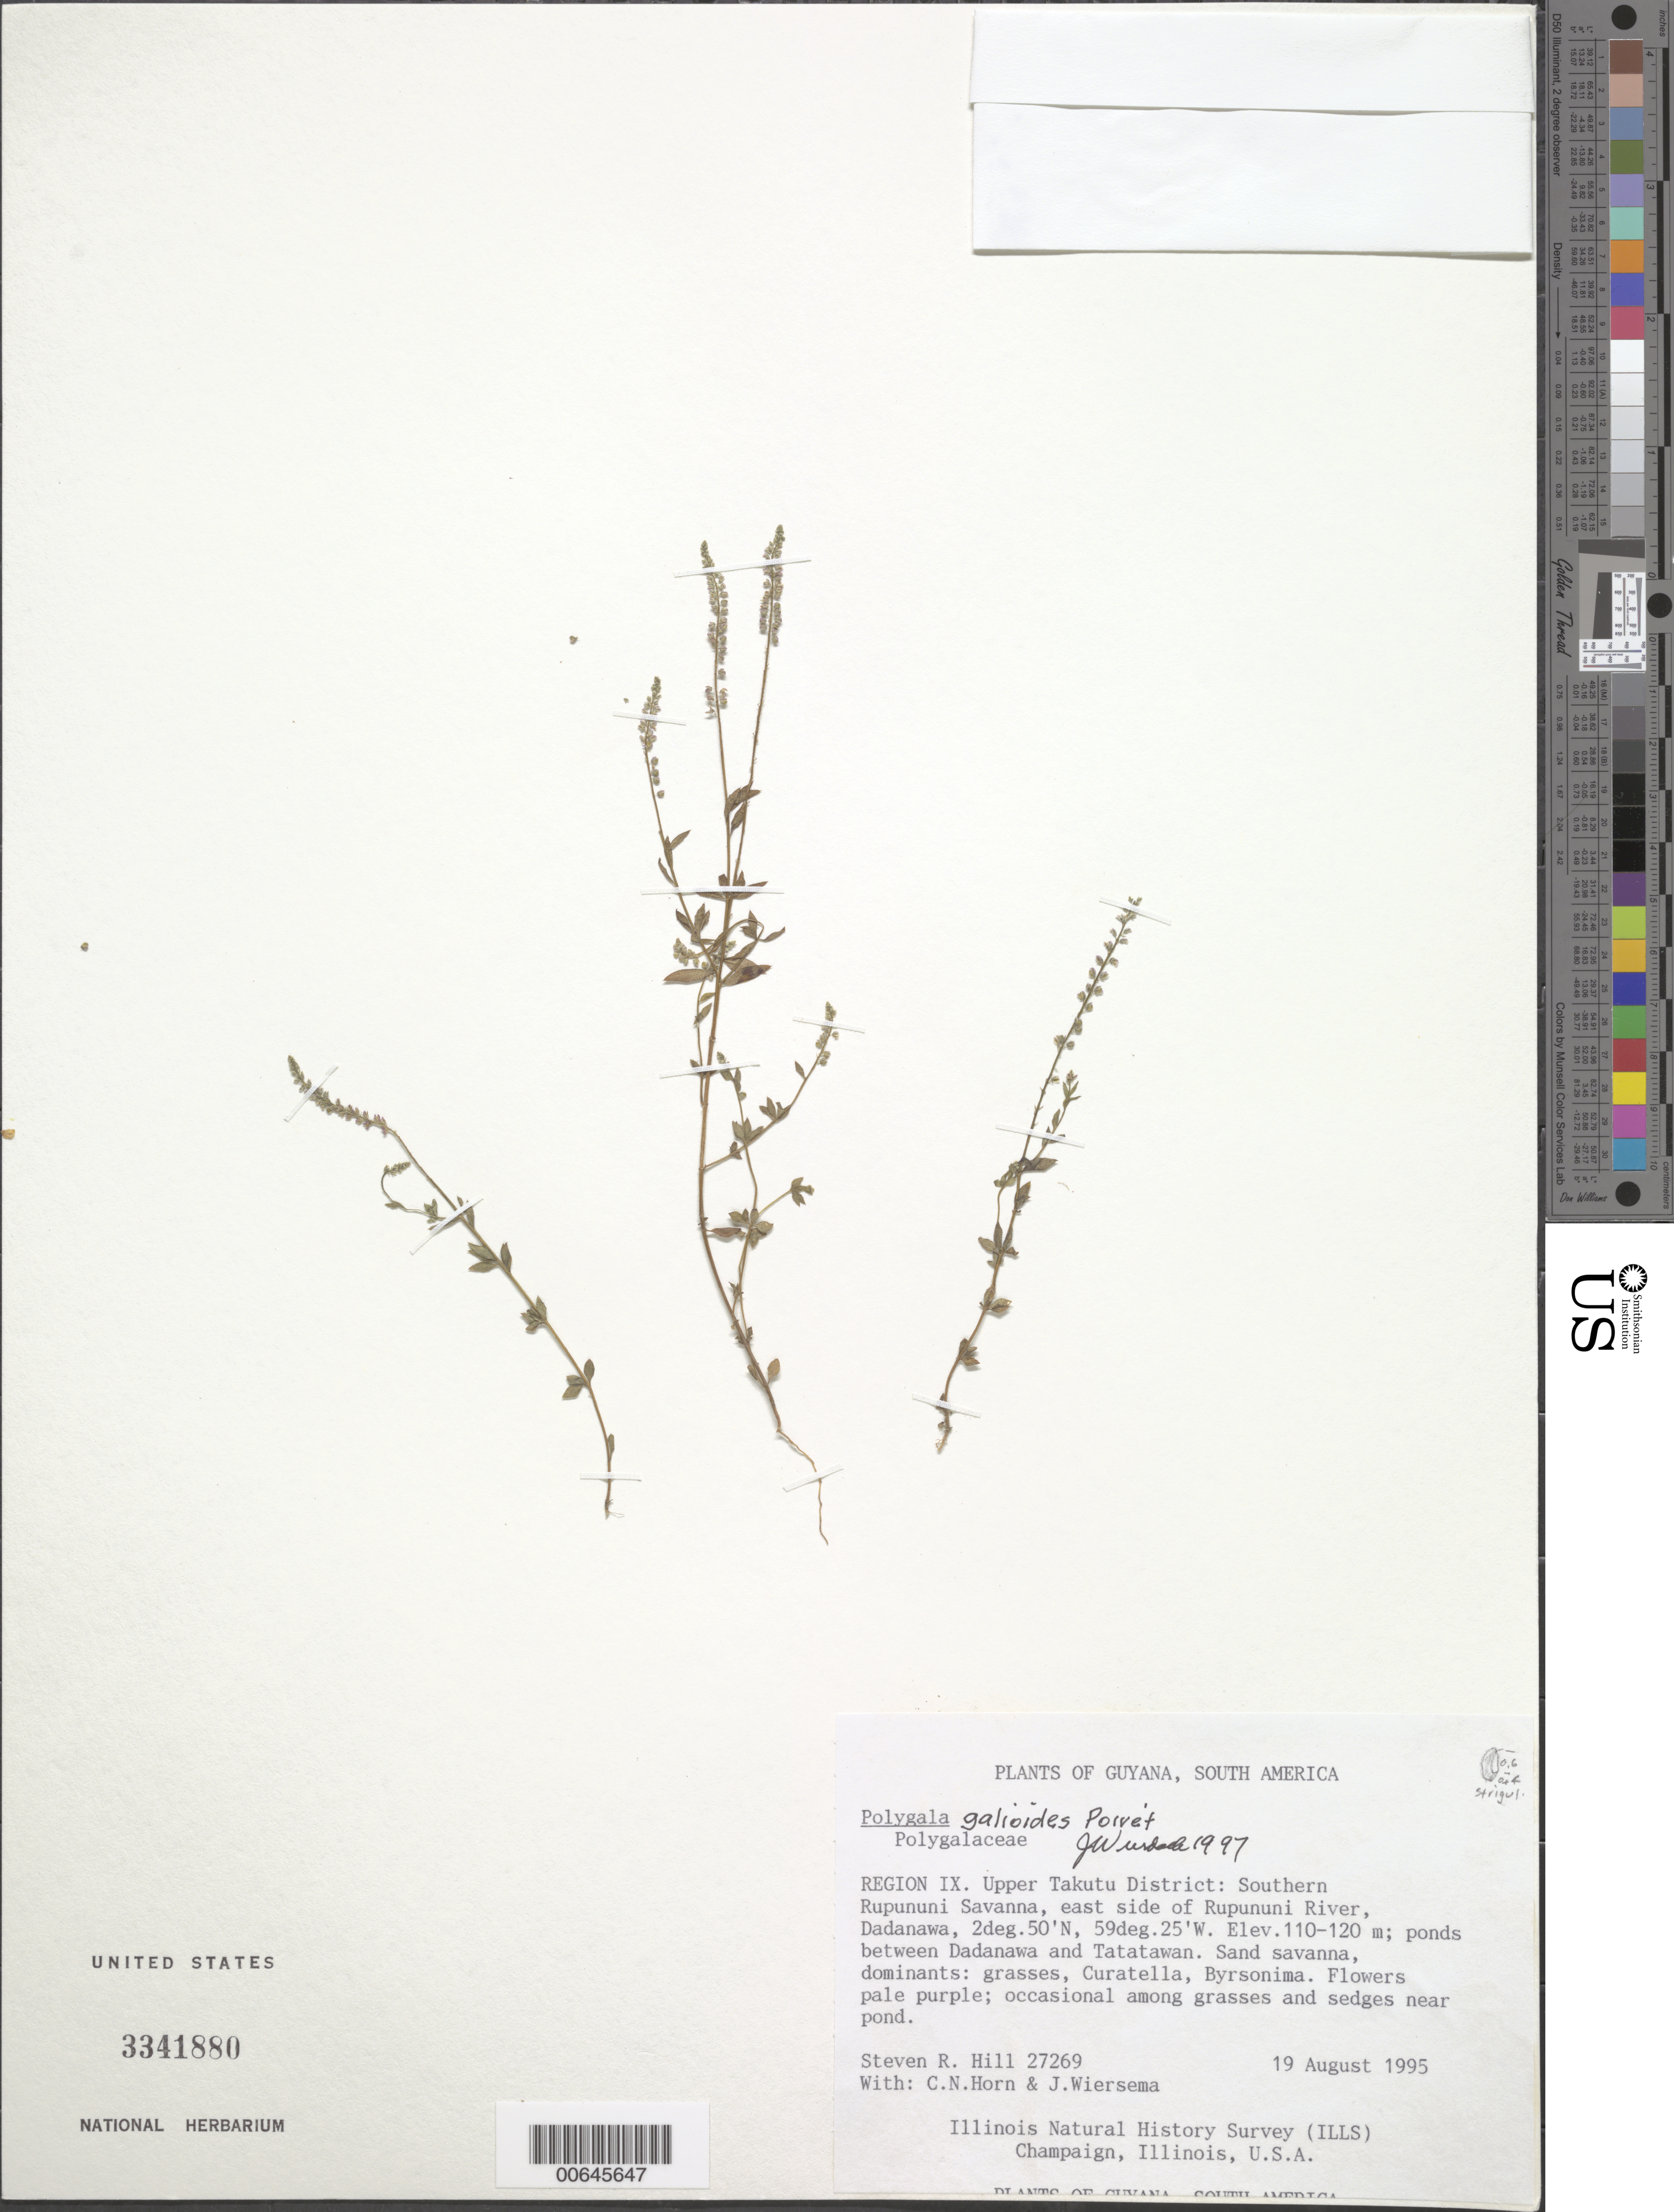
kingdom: Plantae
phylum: Tracheophyta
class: Magnoliopsida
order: Fabales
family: Polygalaceae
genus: Polygala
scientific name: Polygala galioides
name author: Poir.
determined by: Wurdack, John J., (US), US (UNITED STATES)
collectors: S. R. Hill, C. N. Horn & J. H. Wiersema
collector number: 27269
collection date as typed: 19-Aug-95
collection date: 1995-08-19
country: Guyana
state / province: U. Takutu-U. Essequibo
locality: Dadanawa, southern Rupununi Savanna, E side of Rupununi R.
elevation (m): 110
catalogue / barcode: US 3341880